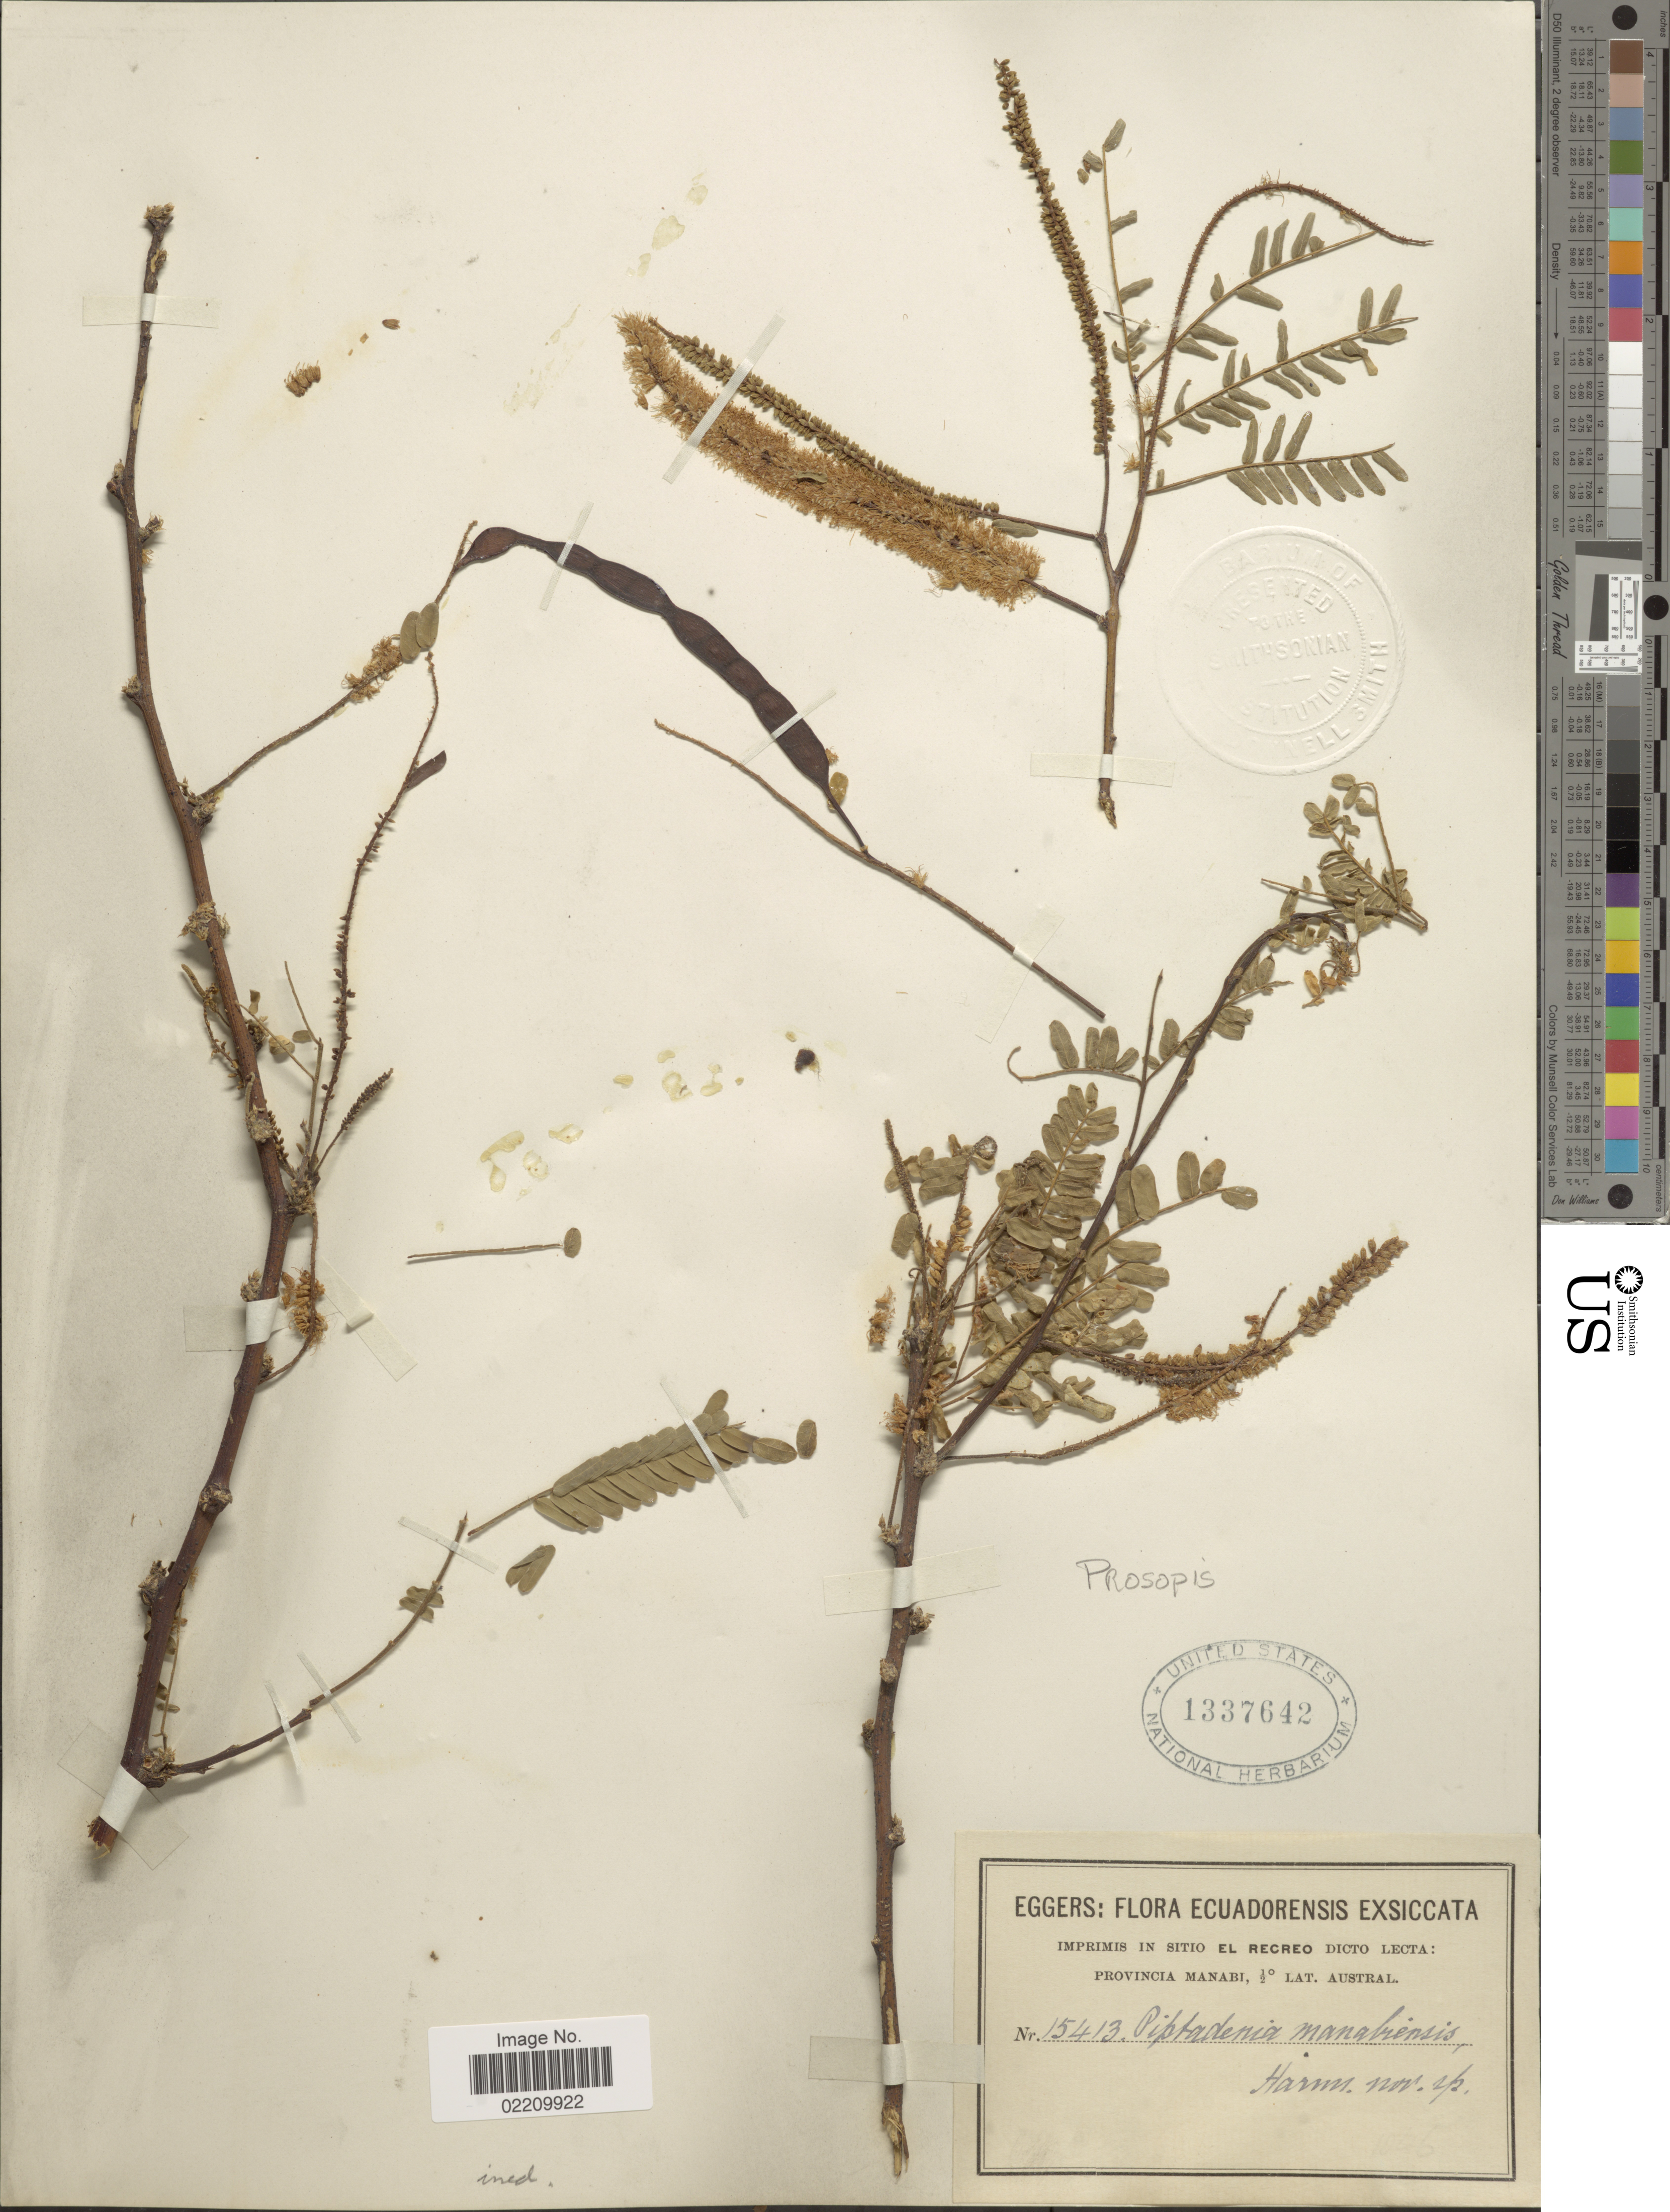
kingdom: Plantae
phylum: Tracheophyta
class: Magnoliopsida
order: Fabales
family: Fabaceae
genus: Neltuma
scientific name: Neltuma sp.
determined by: Strong, Mark T., (BOT), Smithsonian Institution - National Museum of Natural History (UNITED STATES)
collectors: -. Eggers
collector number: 15413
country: Ecuador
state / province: Manabí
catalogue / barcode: US 1337642